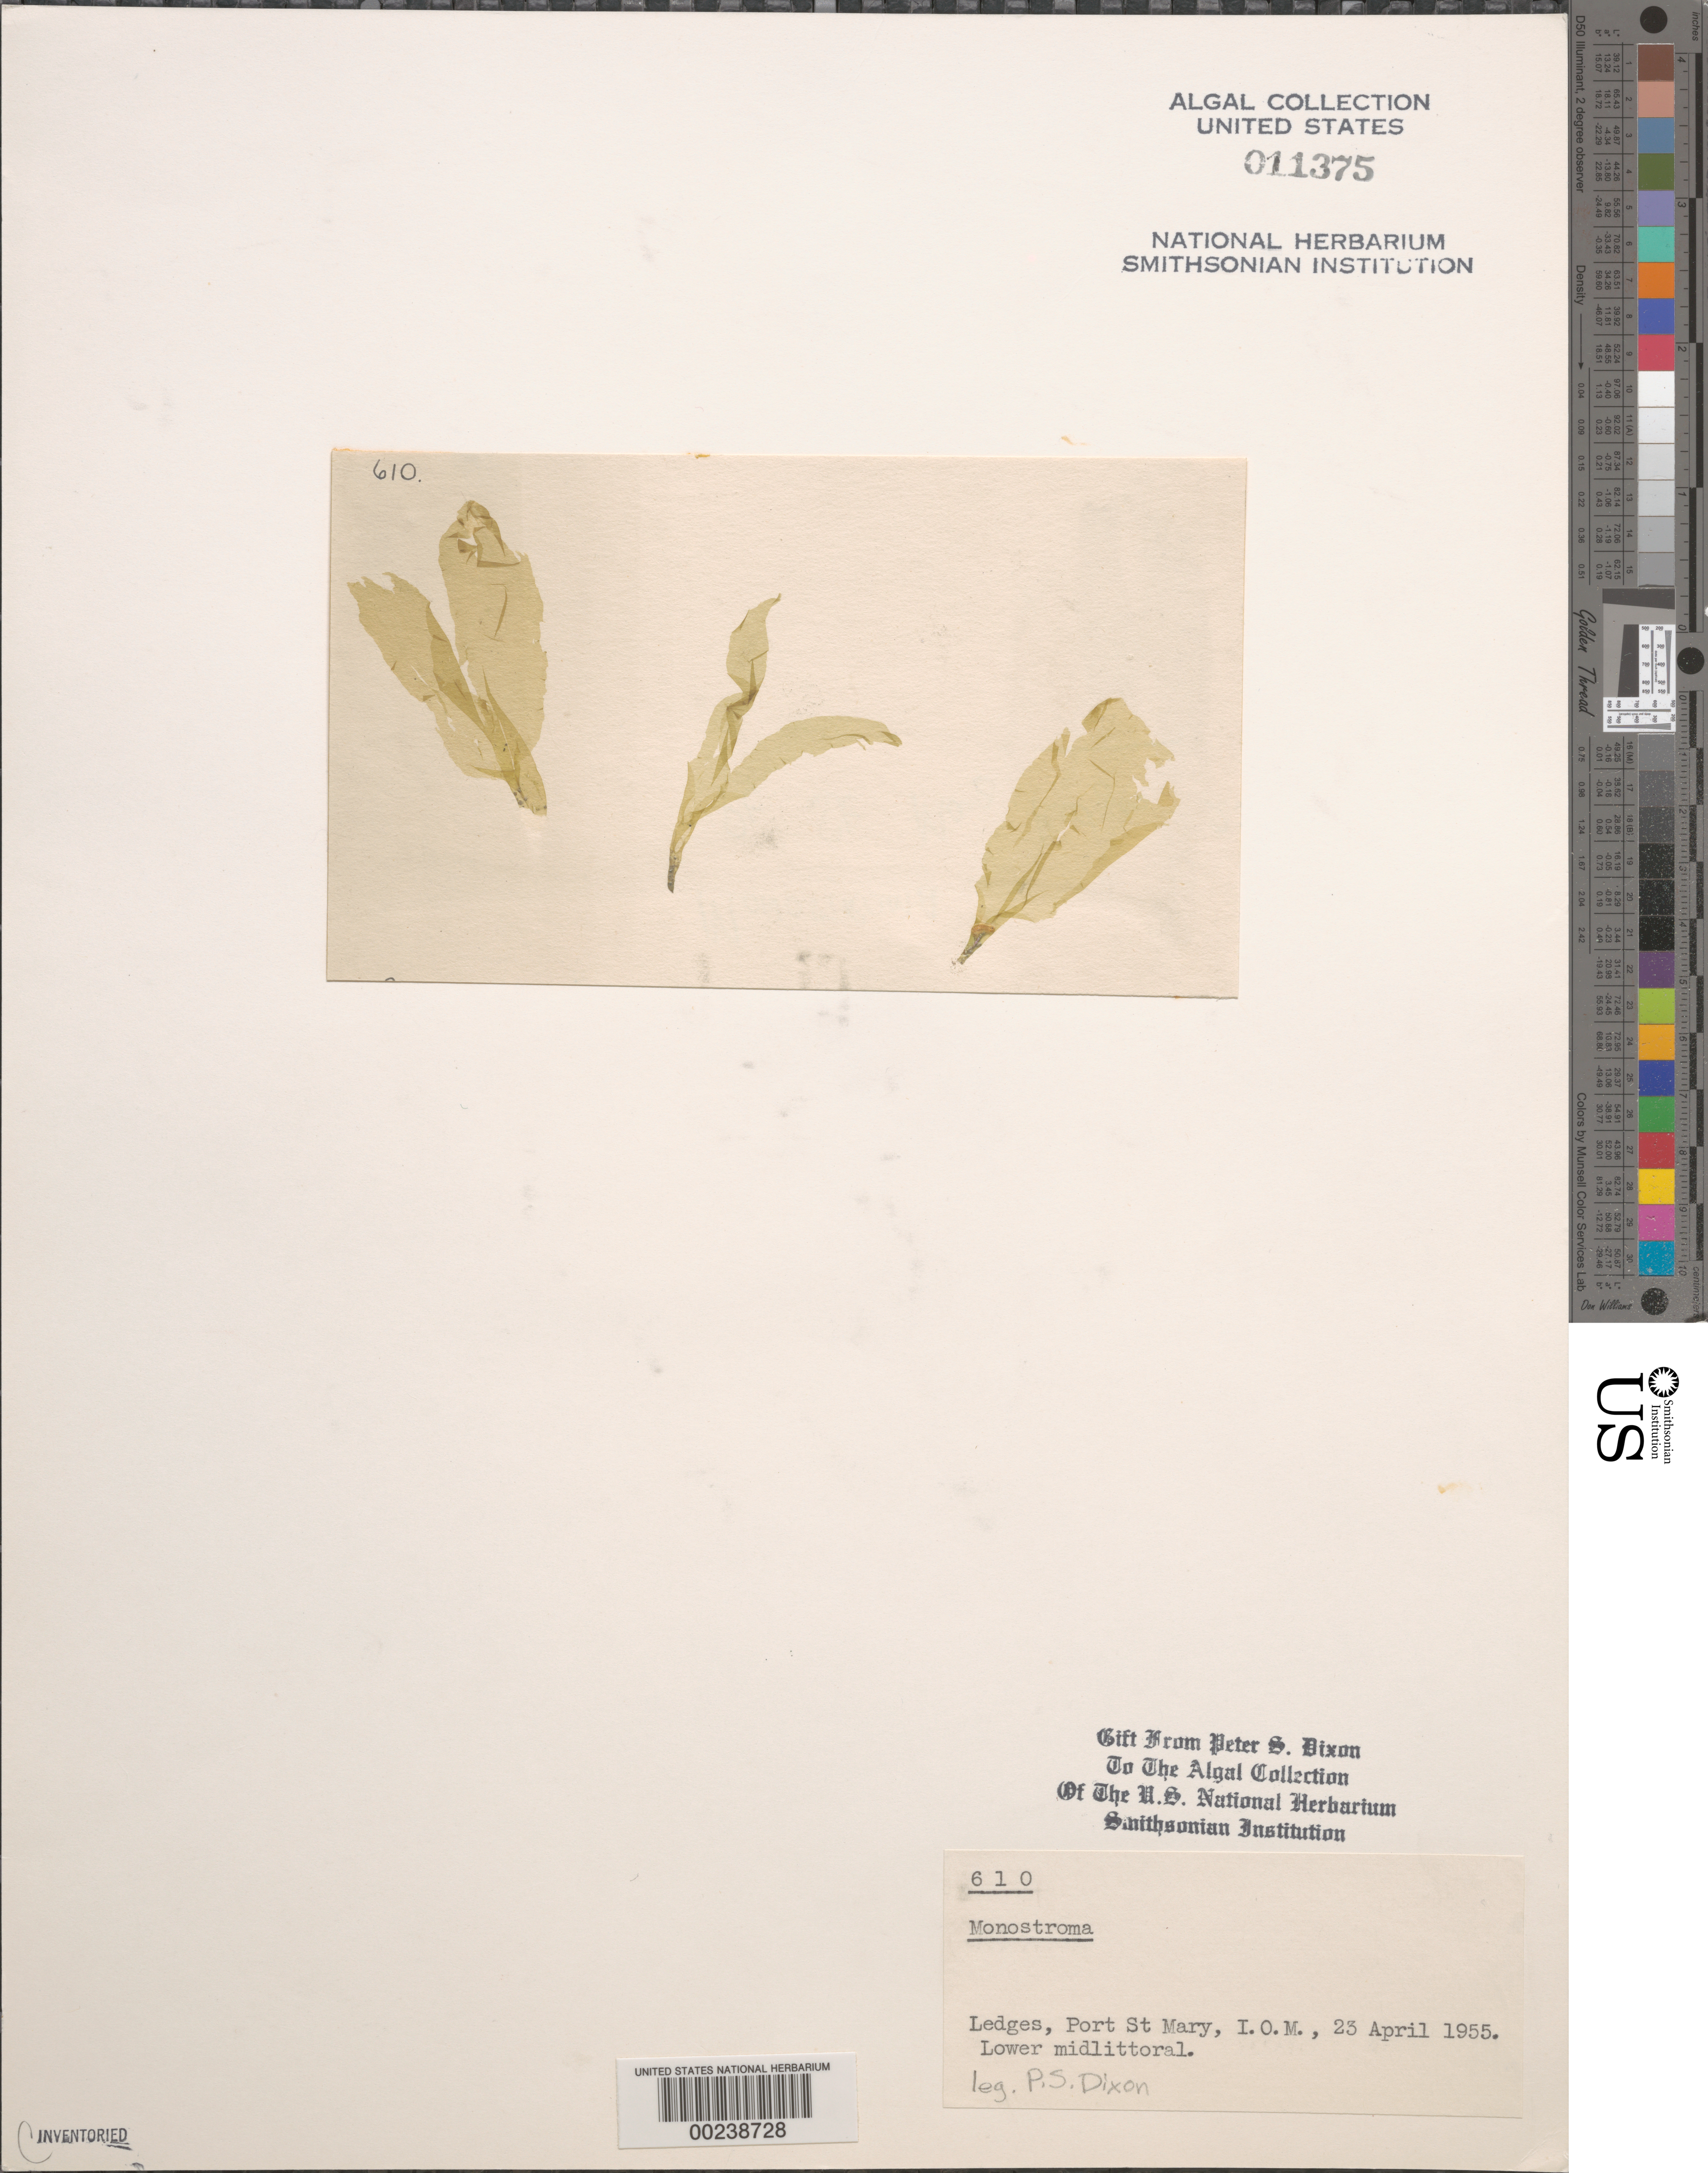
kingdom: Plantae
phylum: Chlorophyta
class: Ulvophyceae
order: Ulvales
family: Monostromataceae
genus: Monostroma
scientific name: Monostroma sp.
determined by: Dixon, P. S.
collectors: P. S. Dixon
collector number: PSD 610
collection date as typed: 23 Apr 1955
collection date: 1955-04-23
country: United Kingdom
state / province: England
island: Isle of Man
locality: Ledges, Port St. Mary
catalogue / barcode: US 11375